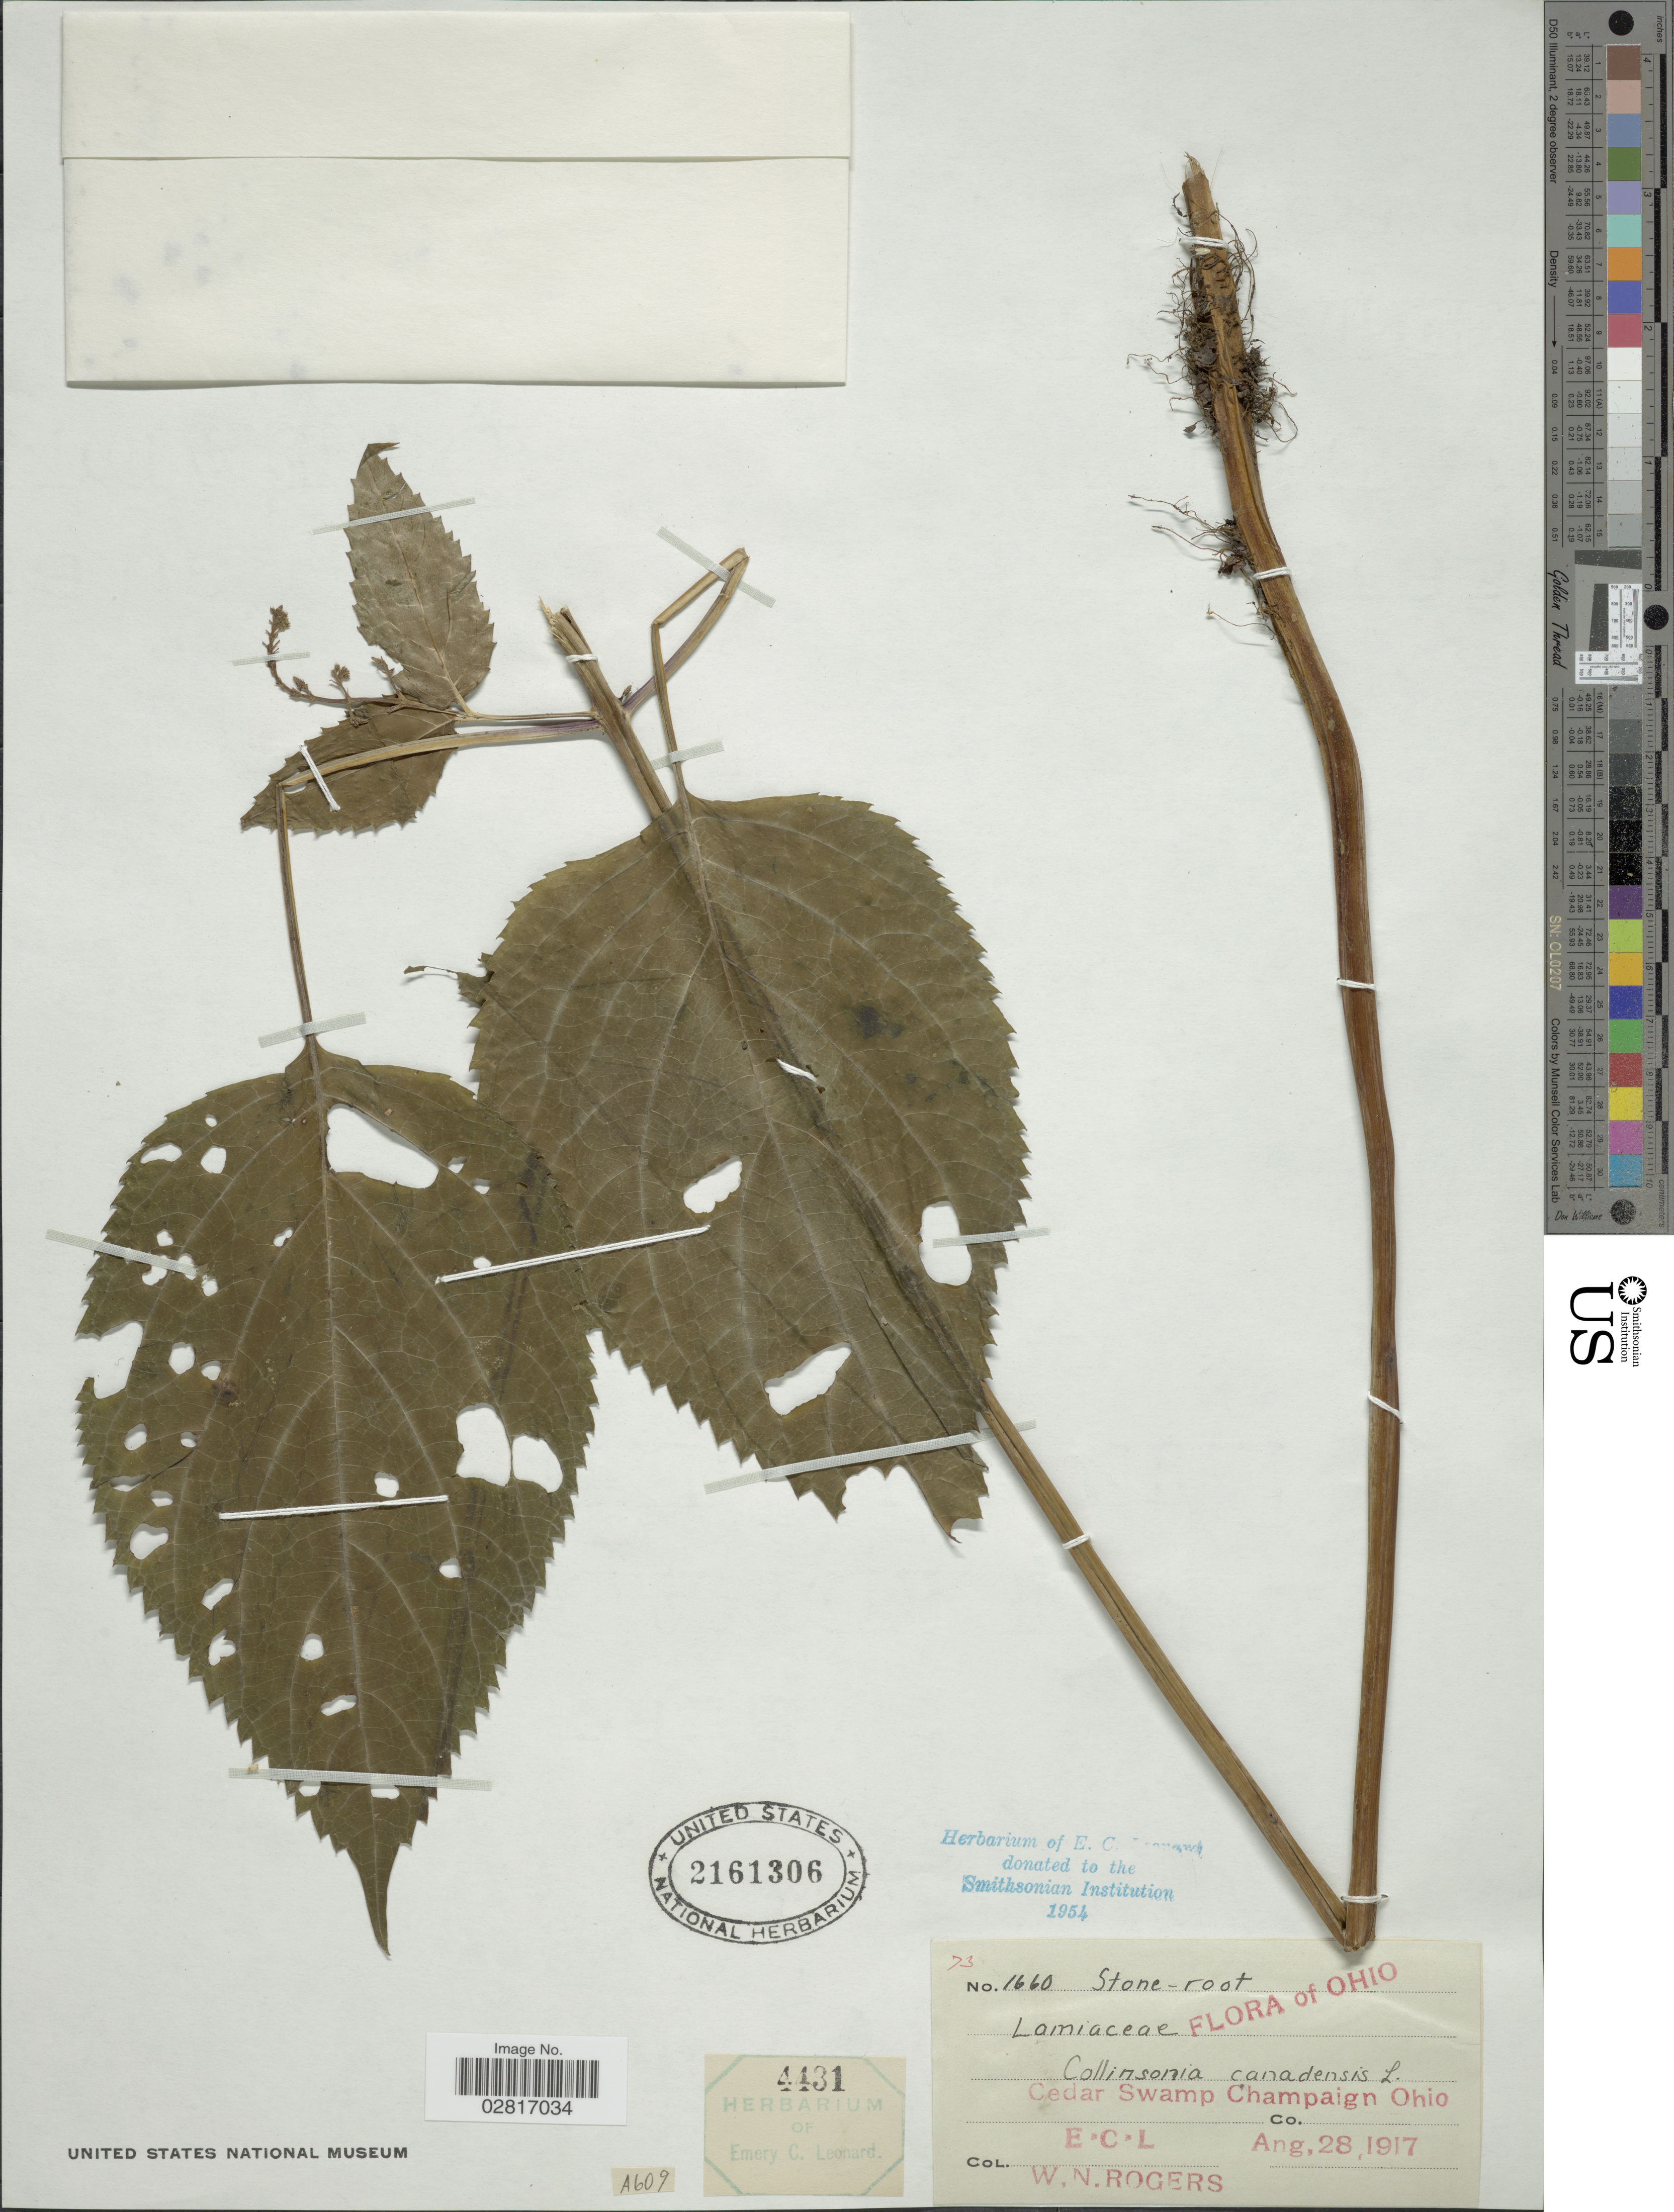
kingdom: Plantae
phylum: Tracheophyta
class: Magnoliopsida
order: Lamiales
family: Lamiaceae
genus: Collinsonia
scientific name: Collinsonia canadensis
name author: L.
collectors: E. C. Leonard & W. Rogers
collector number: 1660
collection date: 1917-08-28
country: United States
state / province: Ohio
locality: Cedar Swamp Champaign.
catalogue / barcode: US 2161306